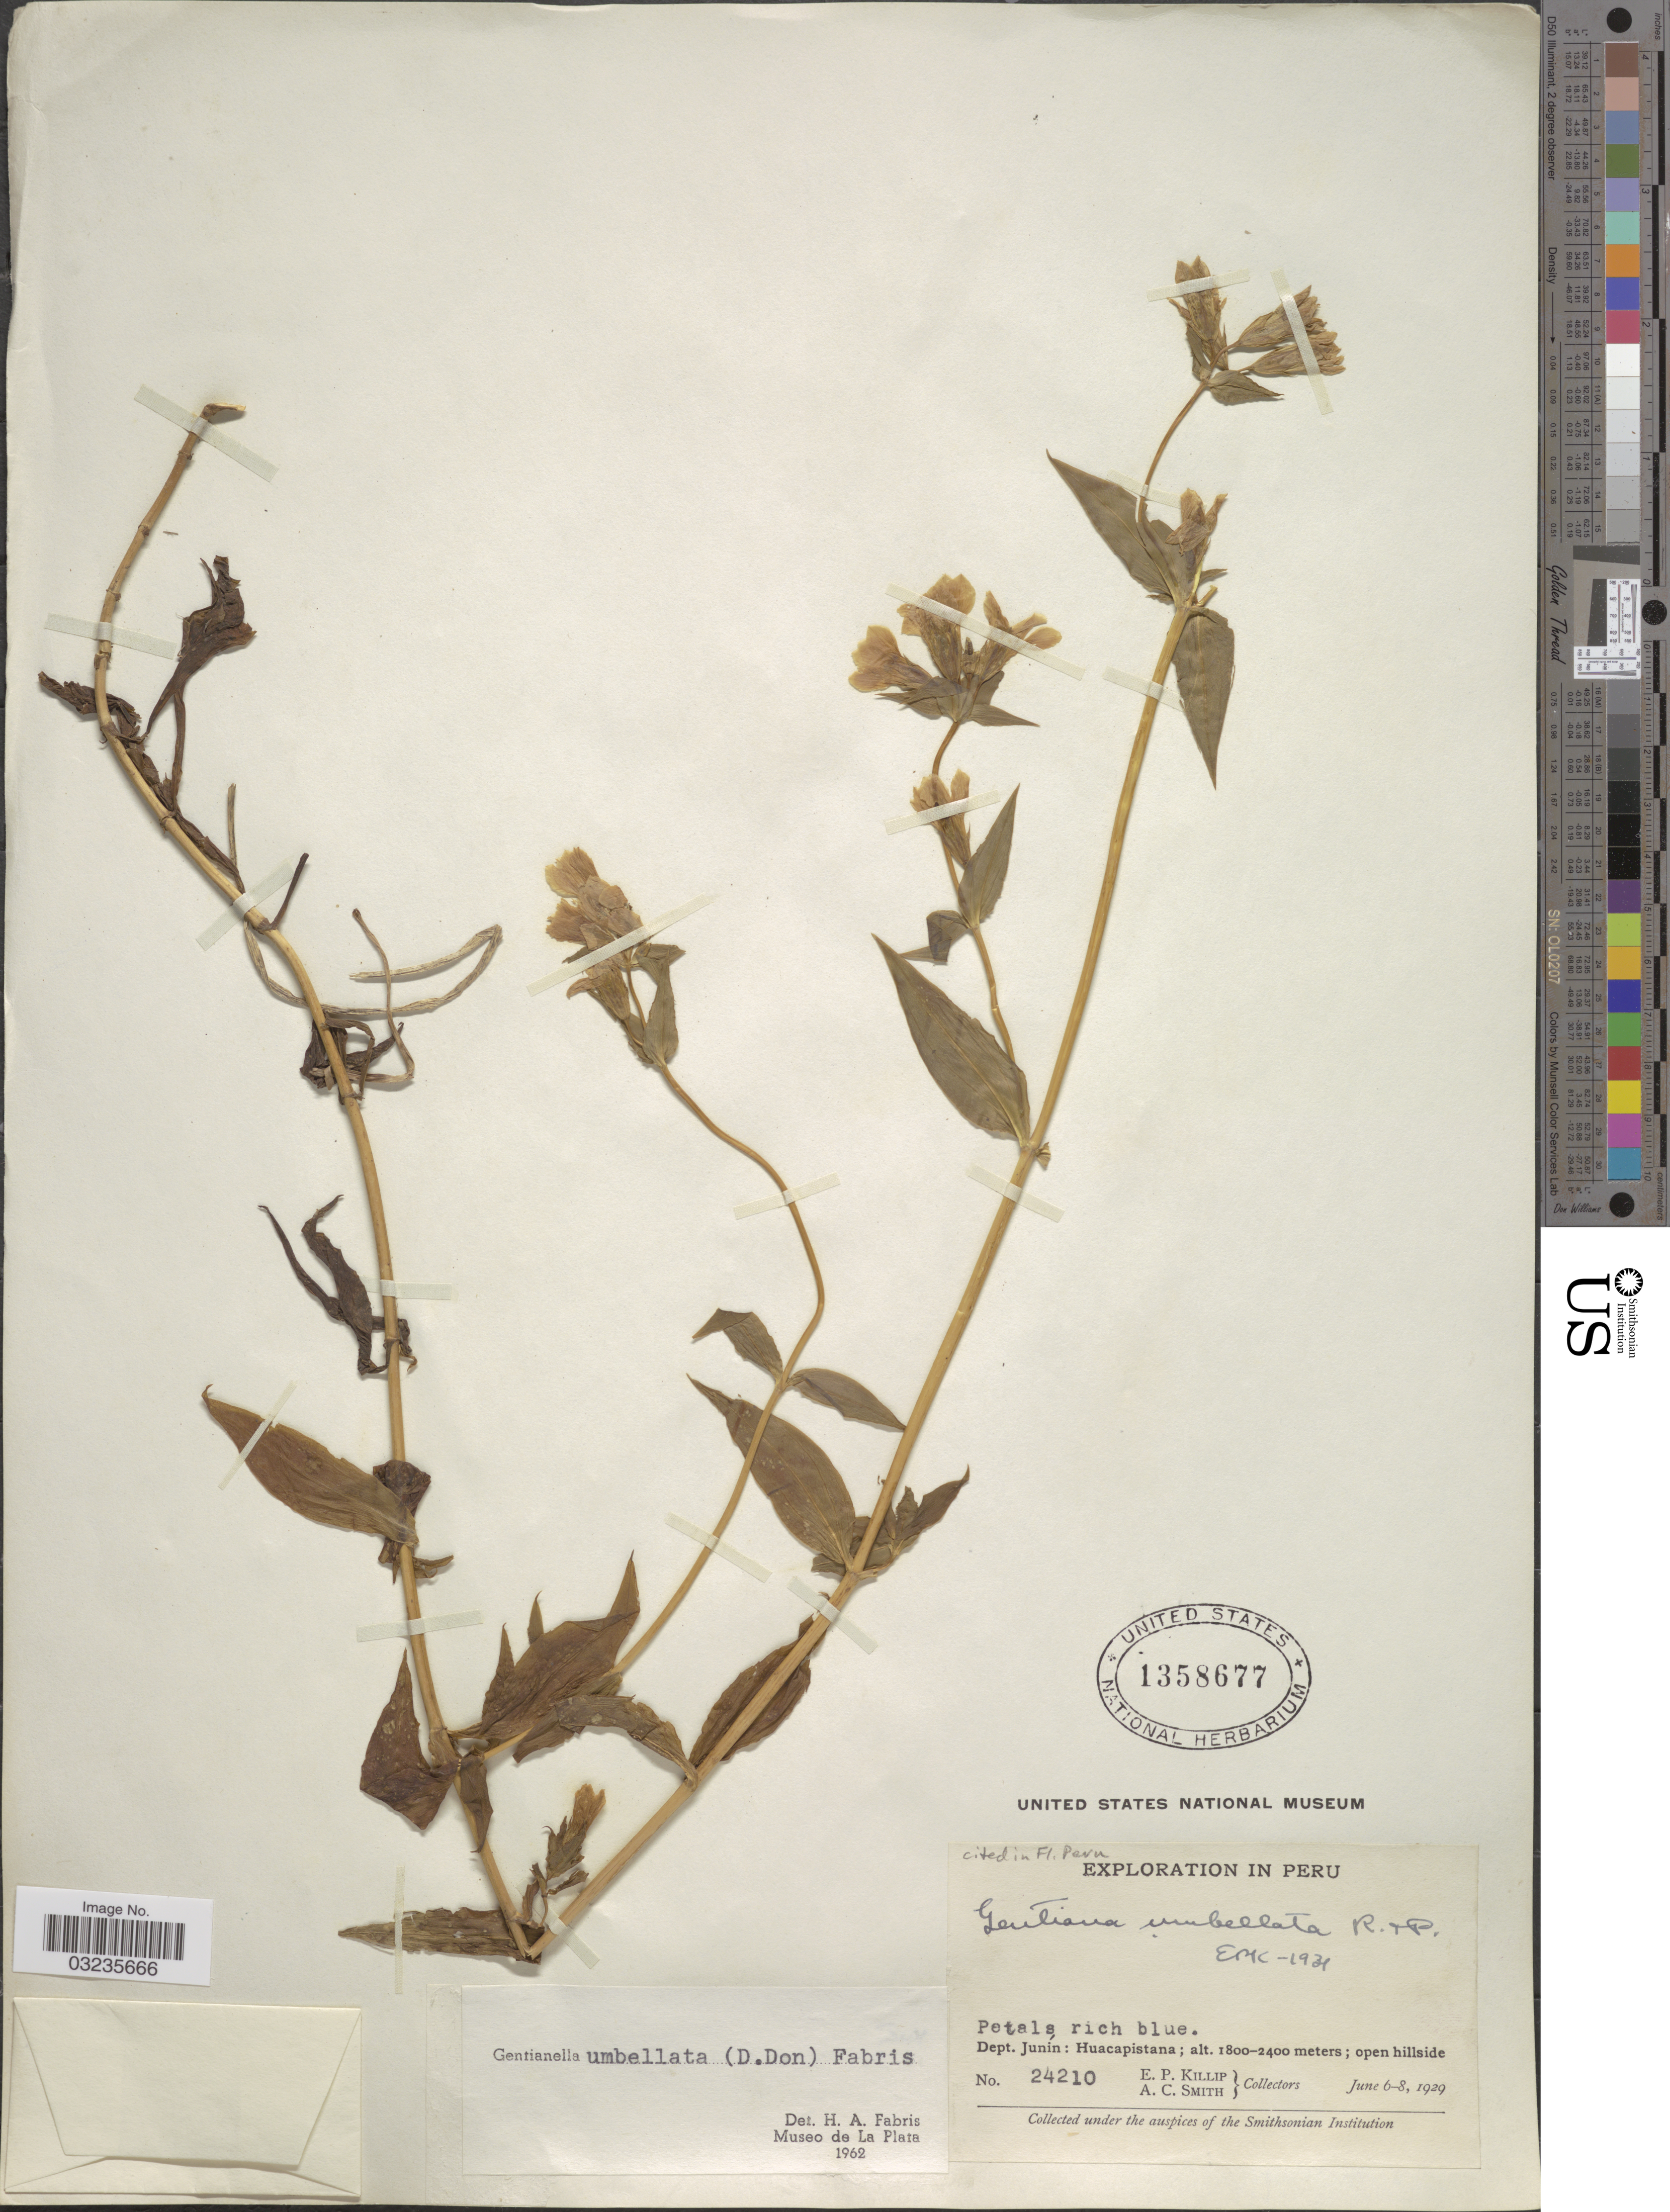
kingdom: Plantae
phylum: Tracheophyta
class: Magnoliopsida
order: Gentianales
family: Gentianaceae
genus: Gentianella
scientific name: Gentianella sp.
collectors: E. P. Killip & A. C. Smith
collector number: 24210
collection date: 1929-06-06/1929-06-08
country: Peru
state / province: Junín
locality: Dept. Junín: Huacapistana.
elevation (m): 1800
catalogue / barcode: US 1358677